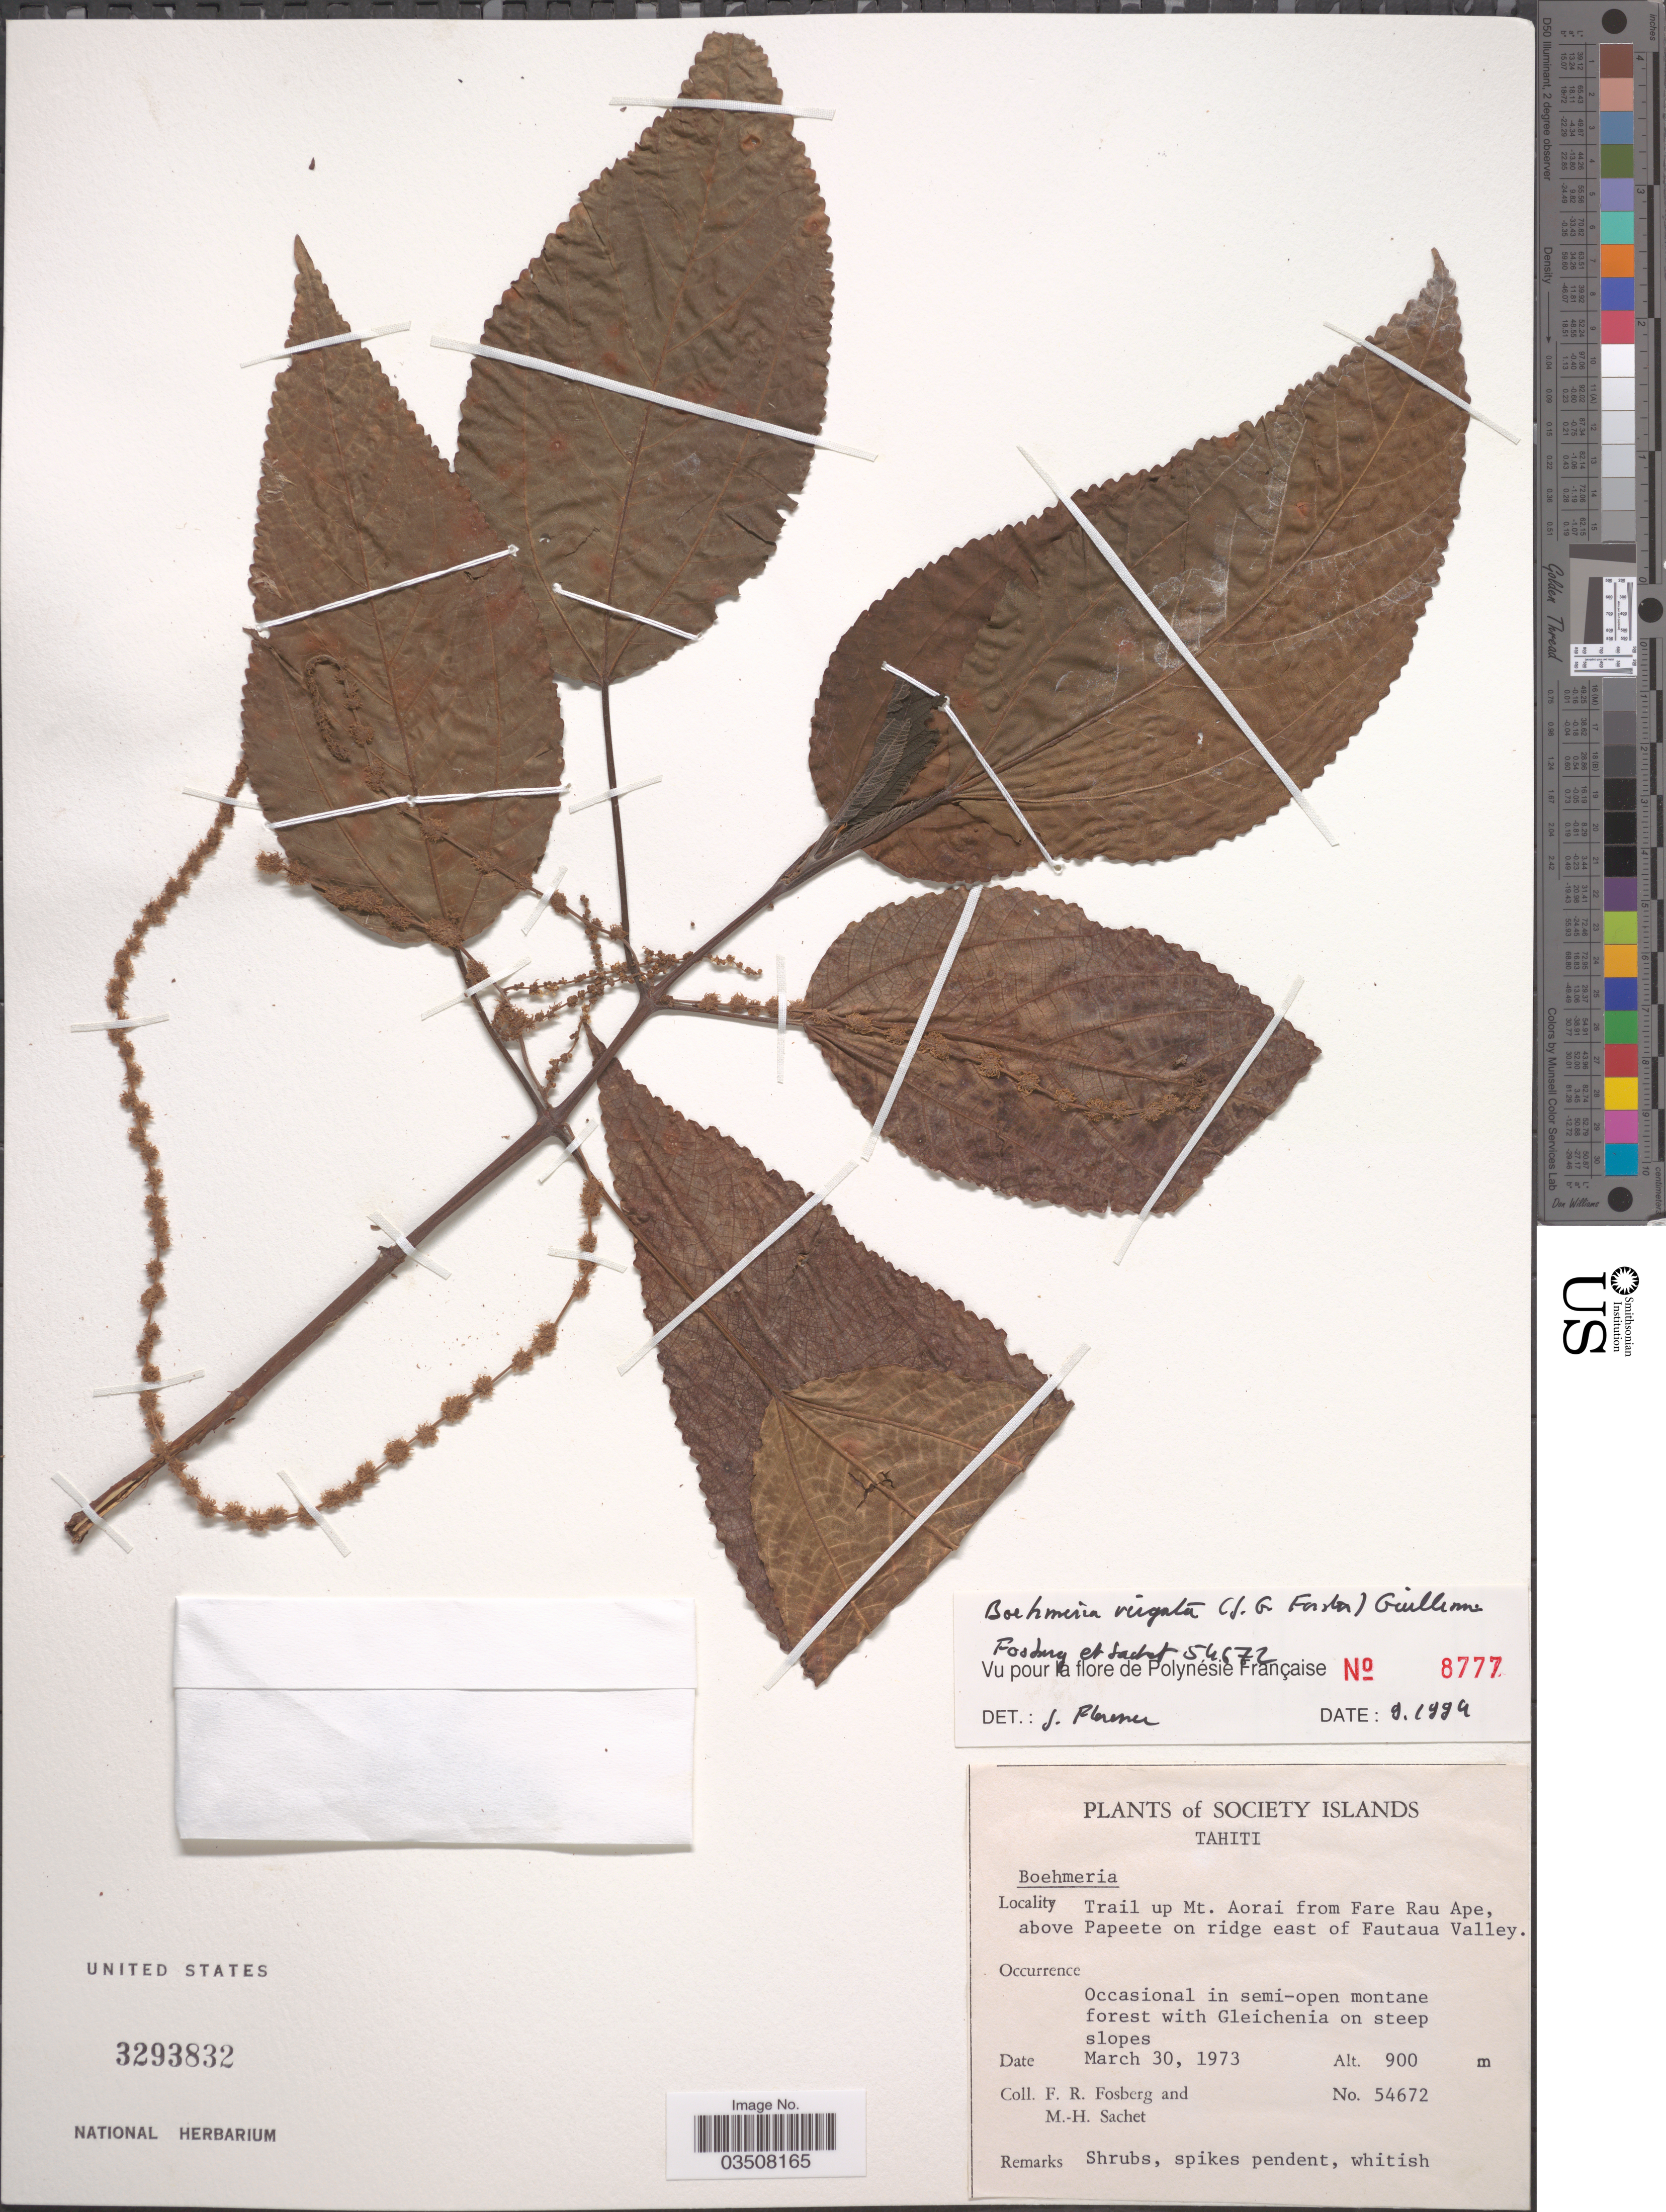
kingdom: Plantae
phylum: Tracheophyta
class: Magnoliopsida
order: Rosales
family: Urticaceae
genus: Boehmeria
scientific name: Boehmeria virgata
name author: (G. Forst.) Guill.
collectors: F. R. Fosberg & M.-H. Sachet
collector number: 54672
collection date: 1973-03-30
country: French Polynesia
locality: Society Islands, Tahiti. Trail up Mt. Aorai from Fare Rau Ape, above Papeete on ridge east of Fautaua Valley.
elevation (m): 900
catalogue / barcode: US 3293832